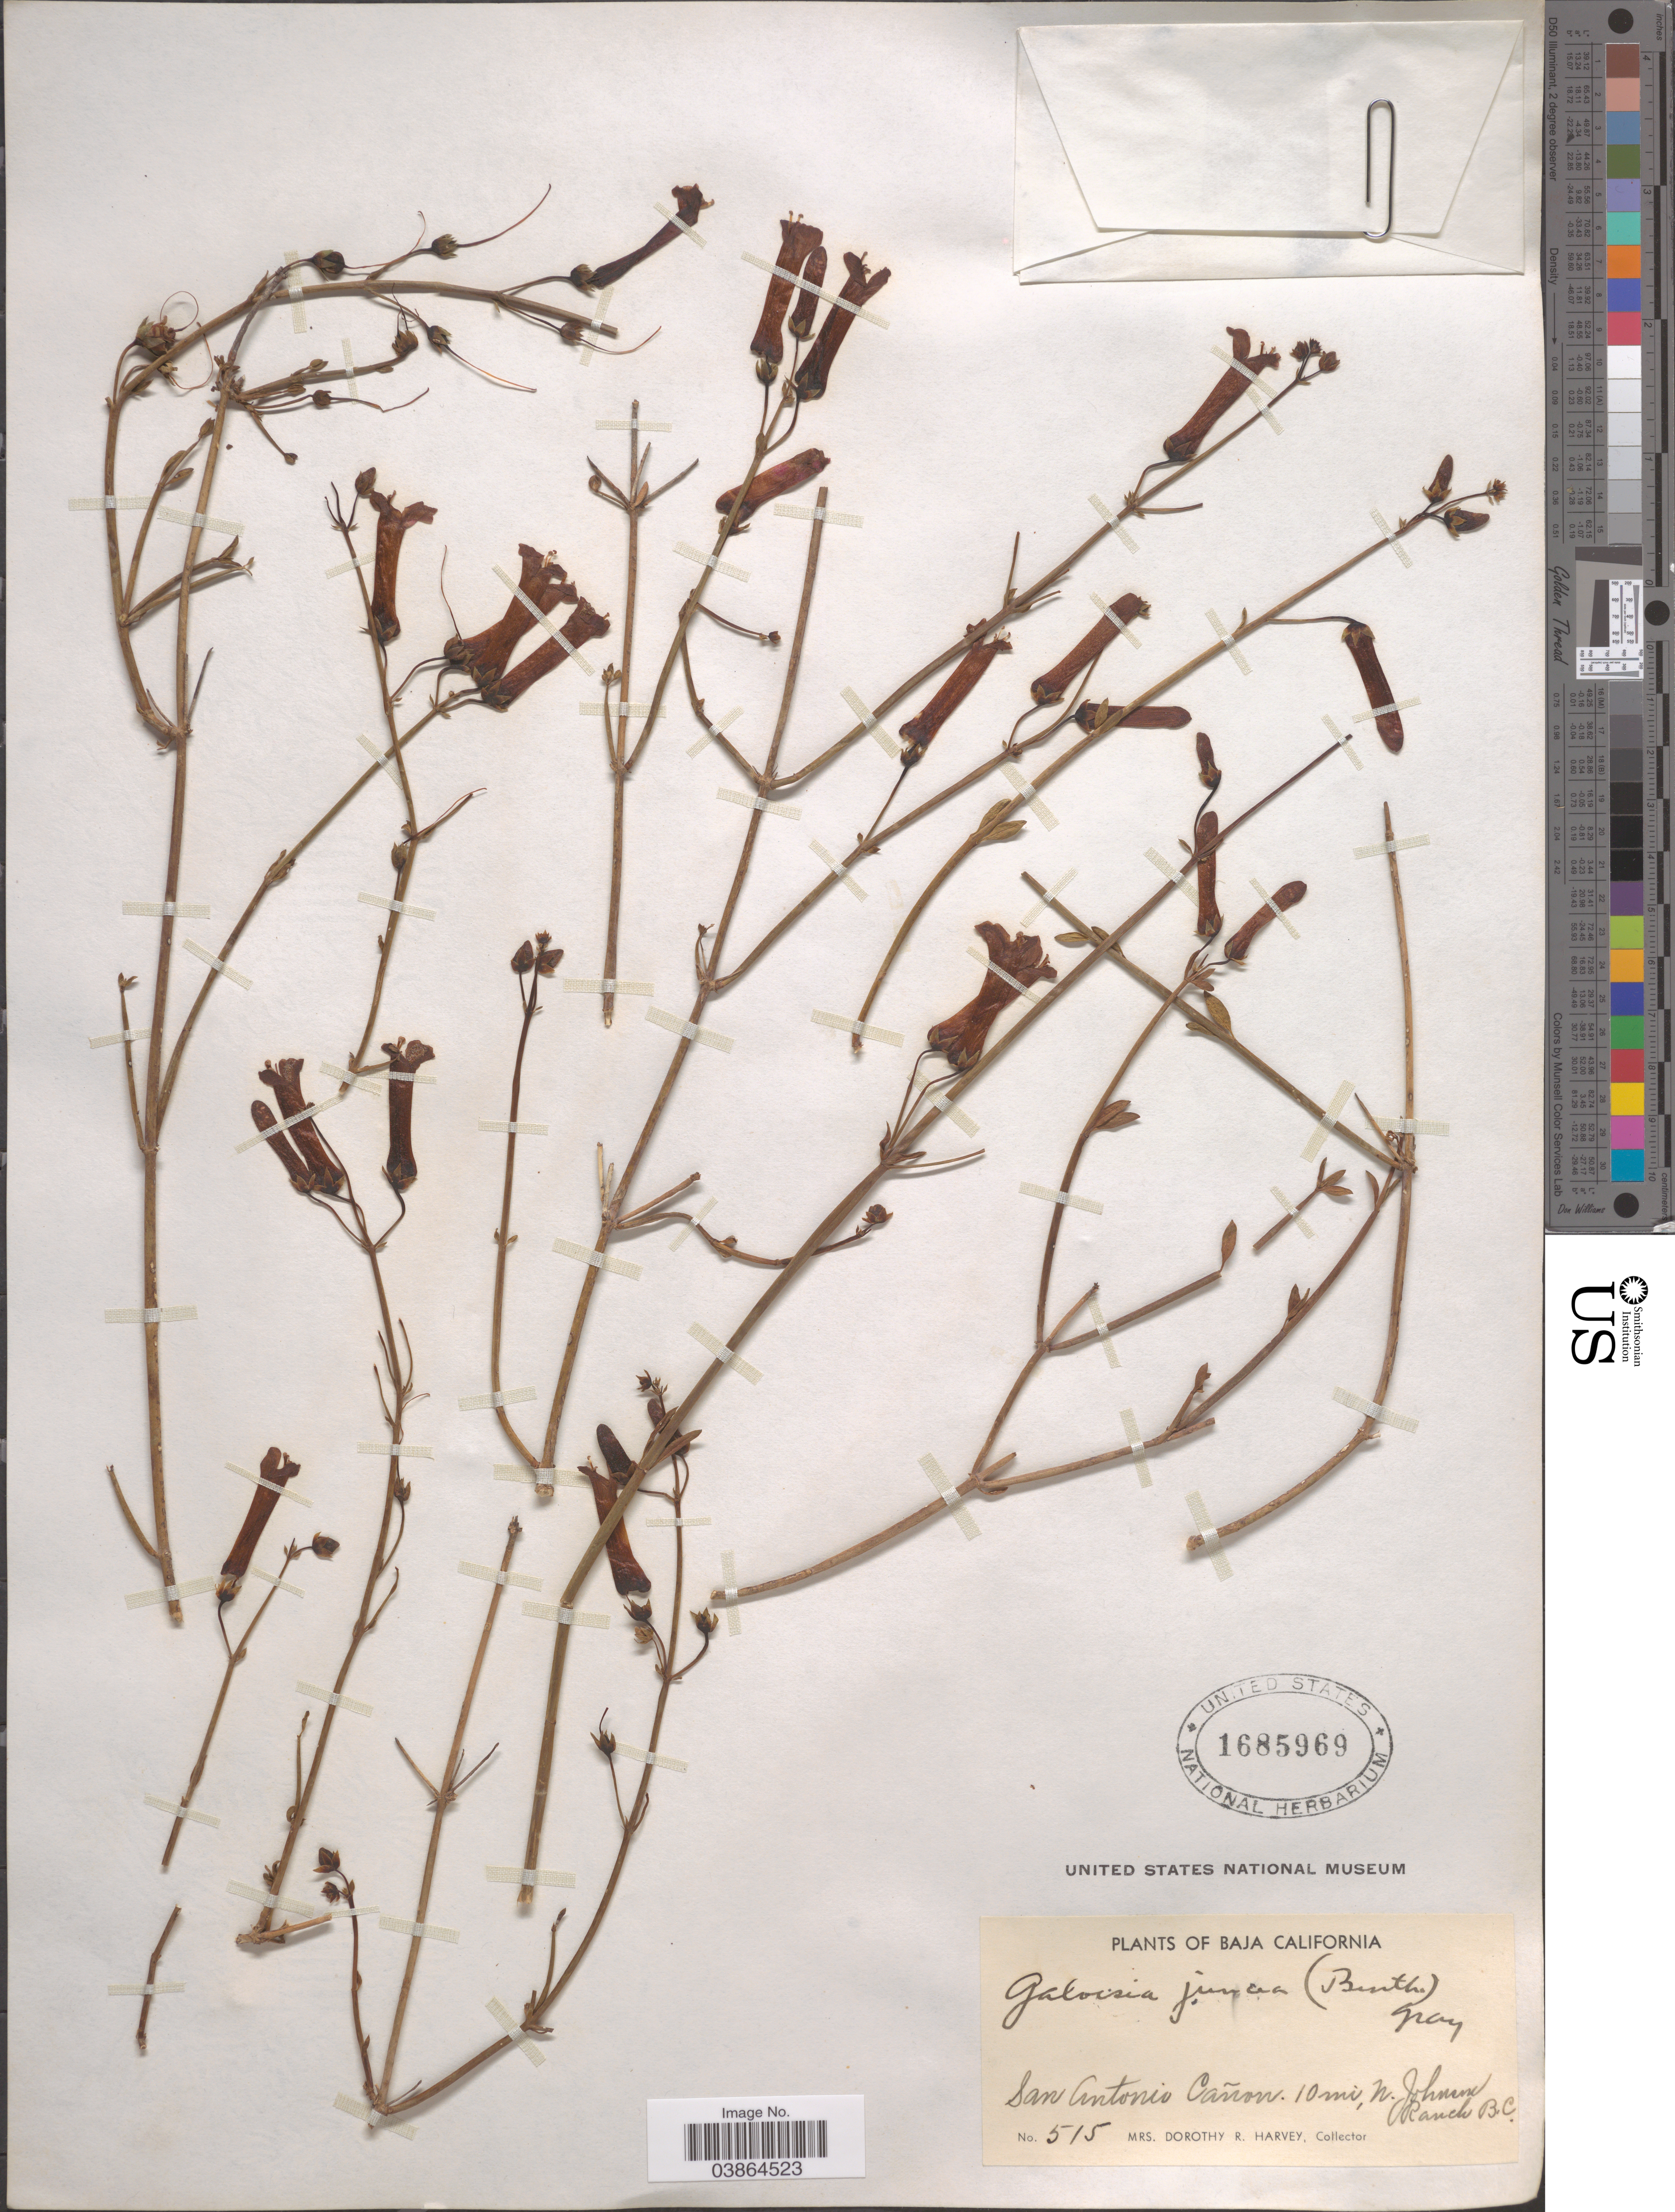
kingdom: Plantae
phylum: Tracheophyta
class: Magnoliopsida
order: Lamiales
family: Plantaginaceae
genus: Gambelia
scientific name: Gambelia juncea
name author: (Benth.) D.A. Sutton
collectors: Harvey, Mrs. D. R.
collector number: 515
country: Mexico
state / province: Baja California Norte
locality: San Antonio Cañon. 10 mi, N. Johnson Ranch.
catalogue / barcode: US 1685969